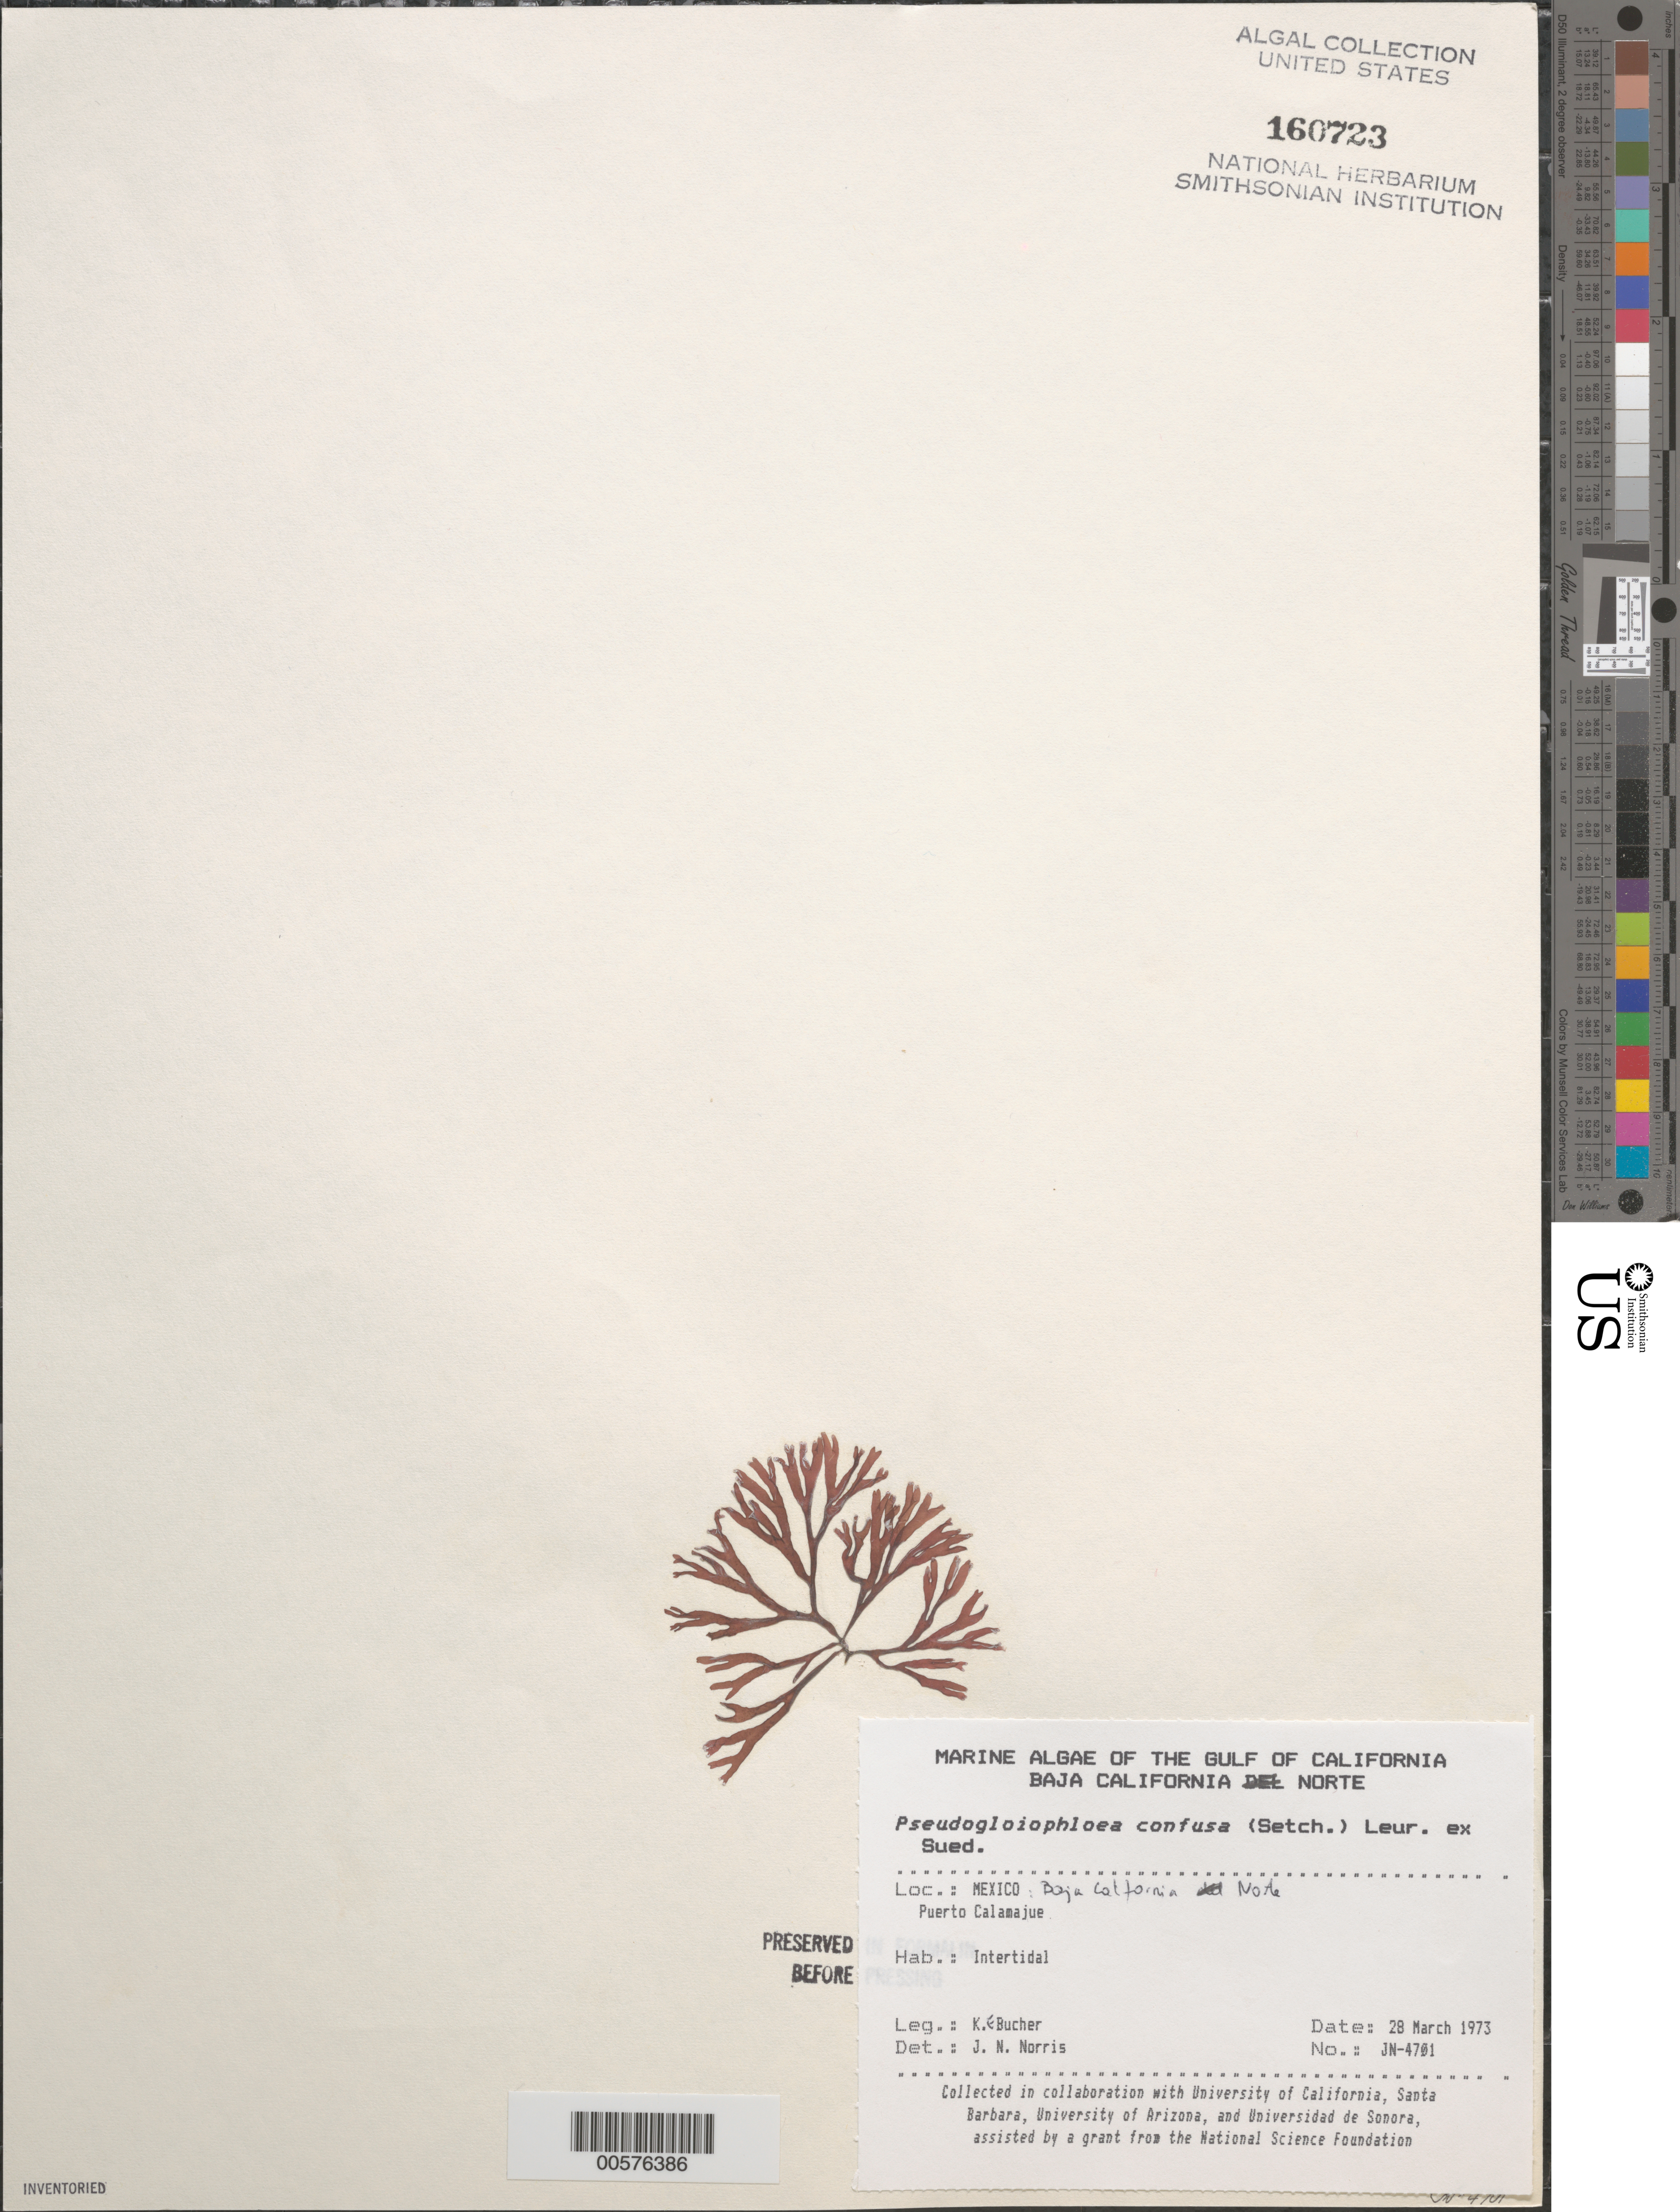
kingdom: Plantae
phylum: Rhodophyta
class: Florideophyceae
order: Nemaliales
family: Scinaiaceae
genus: Scinaia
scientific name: Scinaia confusa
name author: (Setch.) Huisman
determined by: Algae name updating Project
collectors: K. E. Bucher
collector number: JN-4701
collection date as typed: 28 Mar 1973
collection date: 1973-03-28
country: Mexico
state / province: Baja California Norte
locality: Puerto Calamajue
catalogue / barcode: US 160723